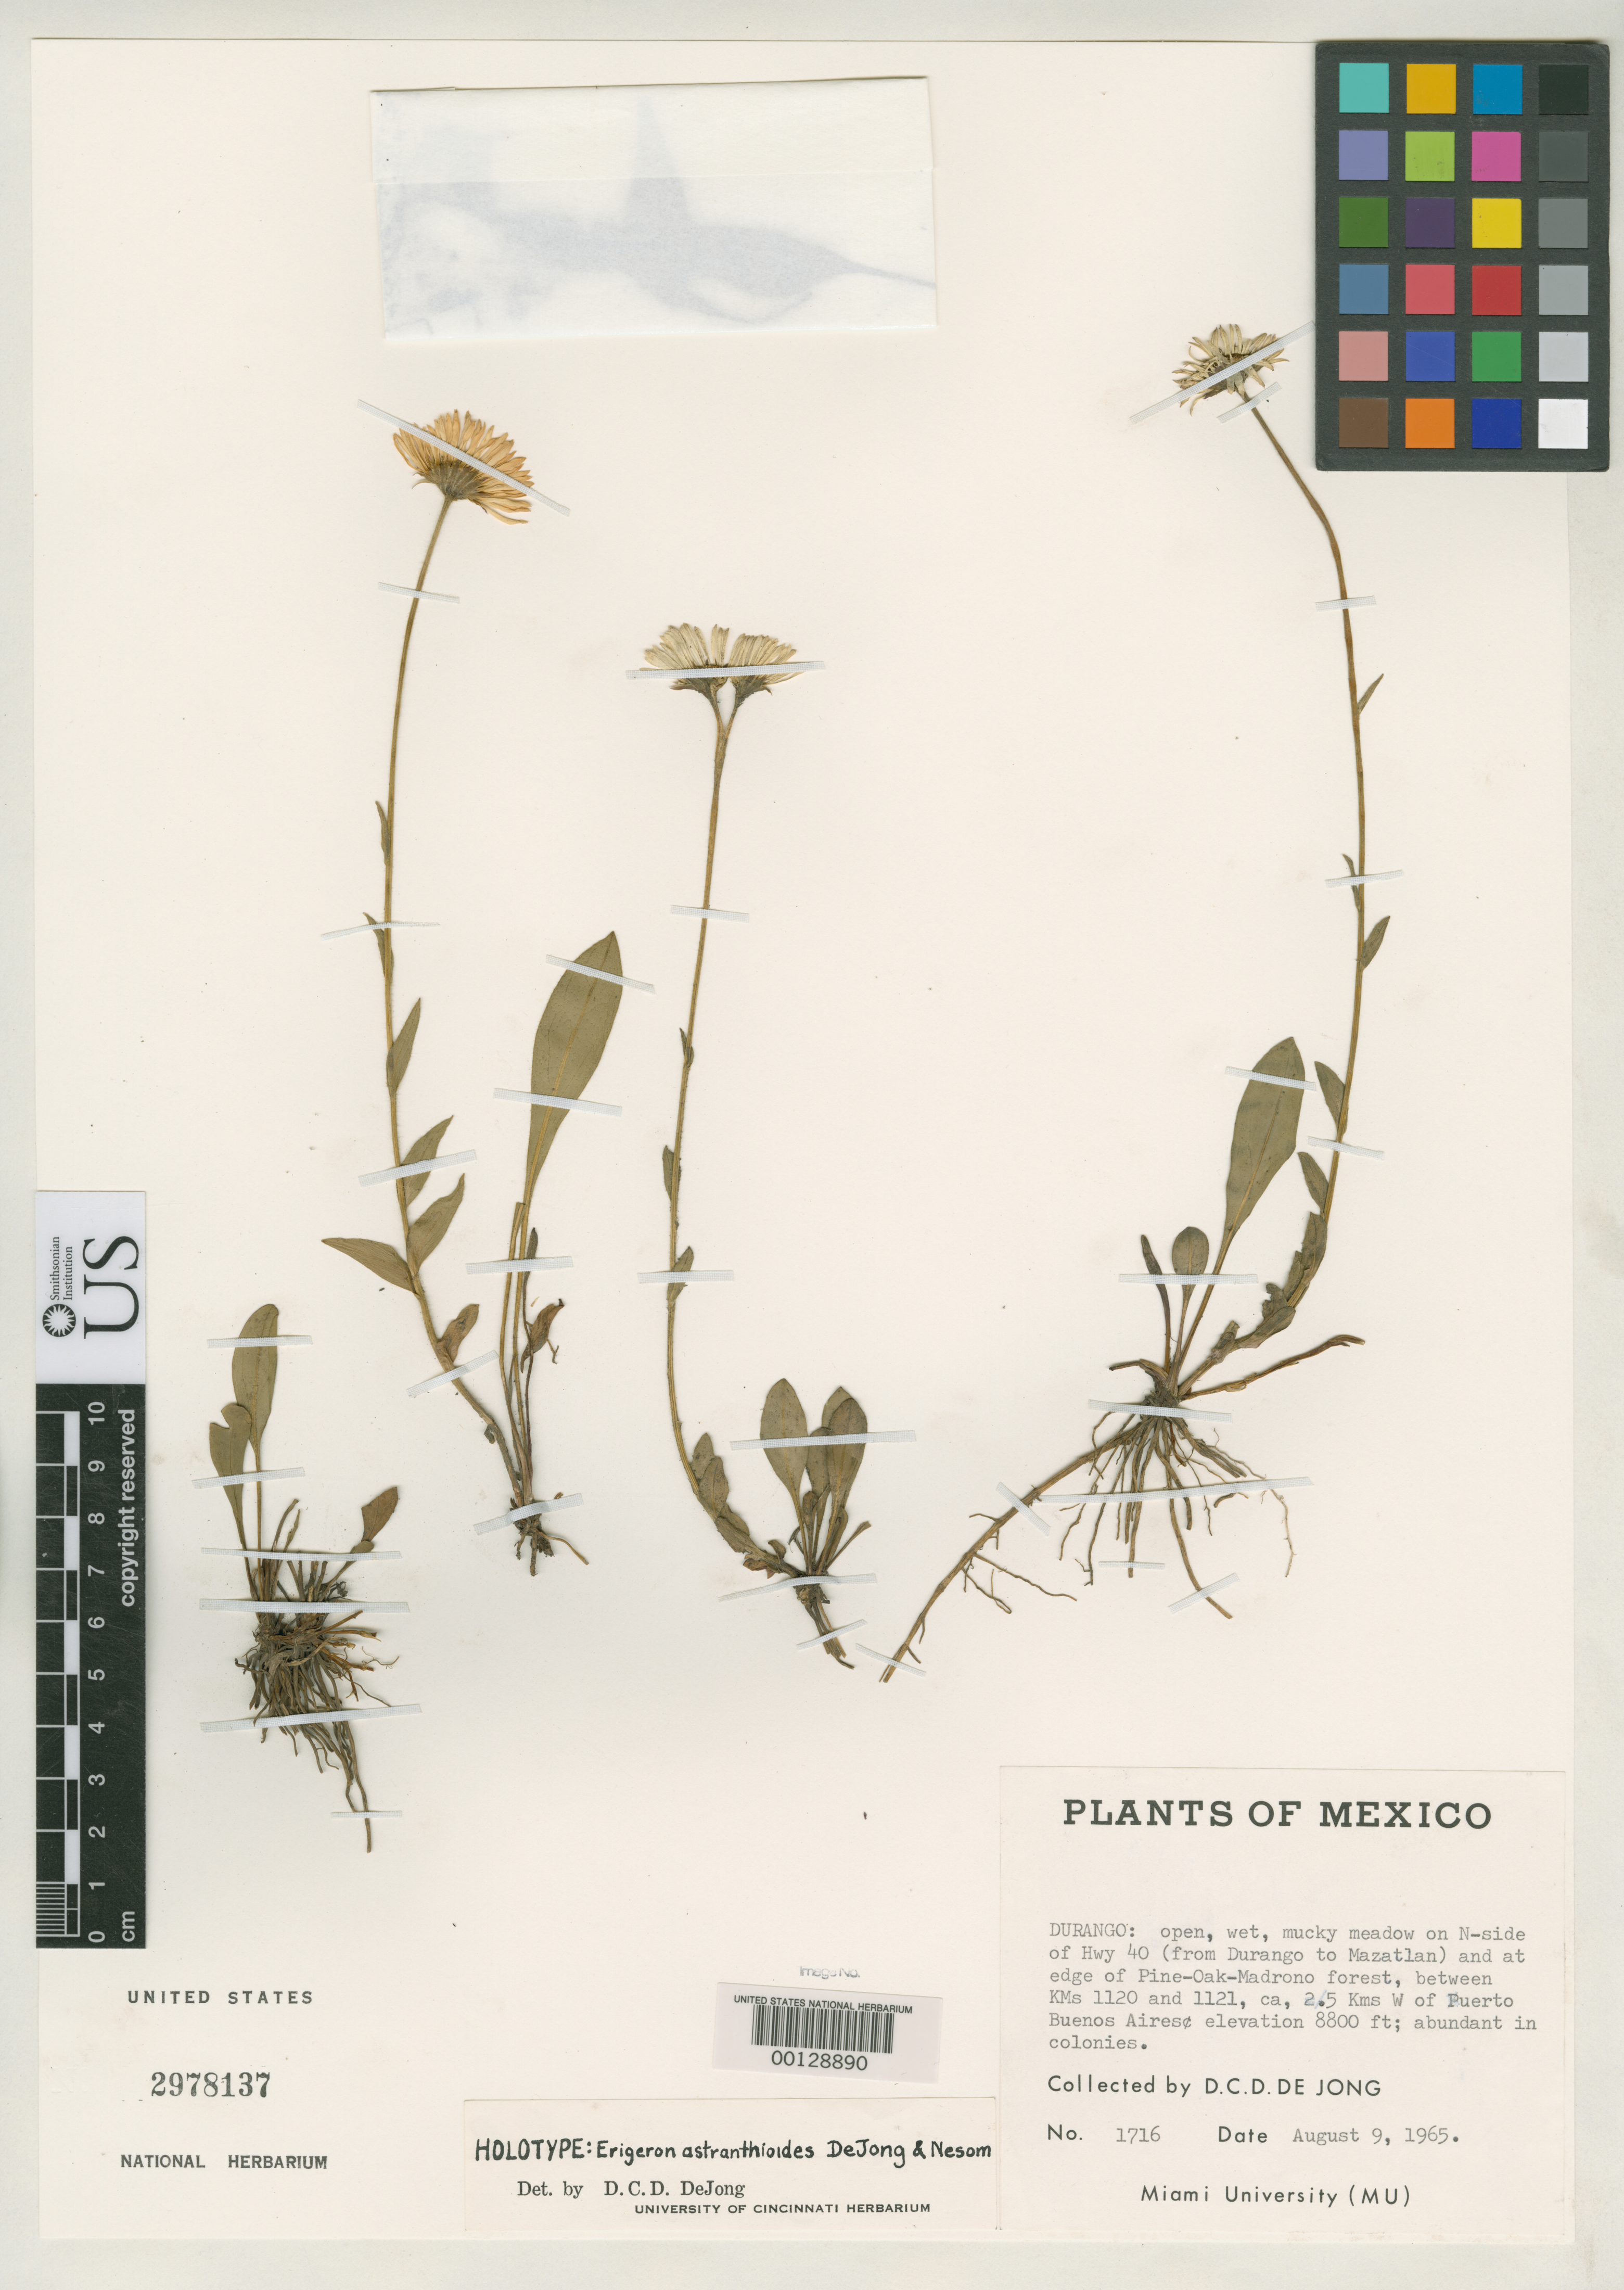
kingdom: Plantae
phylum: Tracheophyta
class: Magnoliopsida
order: Asterales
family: Asteraceae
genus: Erigeron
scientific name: Erigeron astranthioides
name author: Dejong & G.L. Nesom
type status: Holotype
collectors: D. Dejong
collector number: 1716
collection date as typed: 09 Aug 1965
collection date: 1965-08-09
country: Mexico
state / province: Durango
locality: Hwy 40, ca. 0.5 km W of Puerto Buenos Aires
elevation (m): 2682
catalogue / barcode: US 2978137